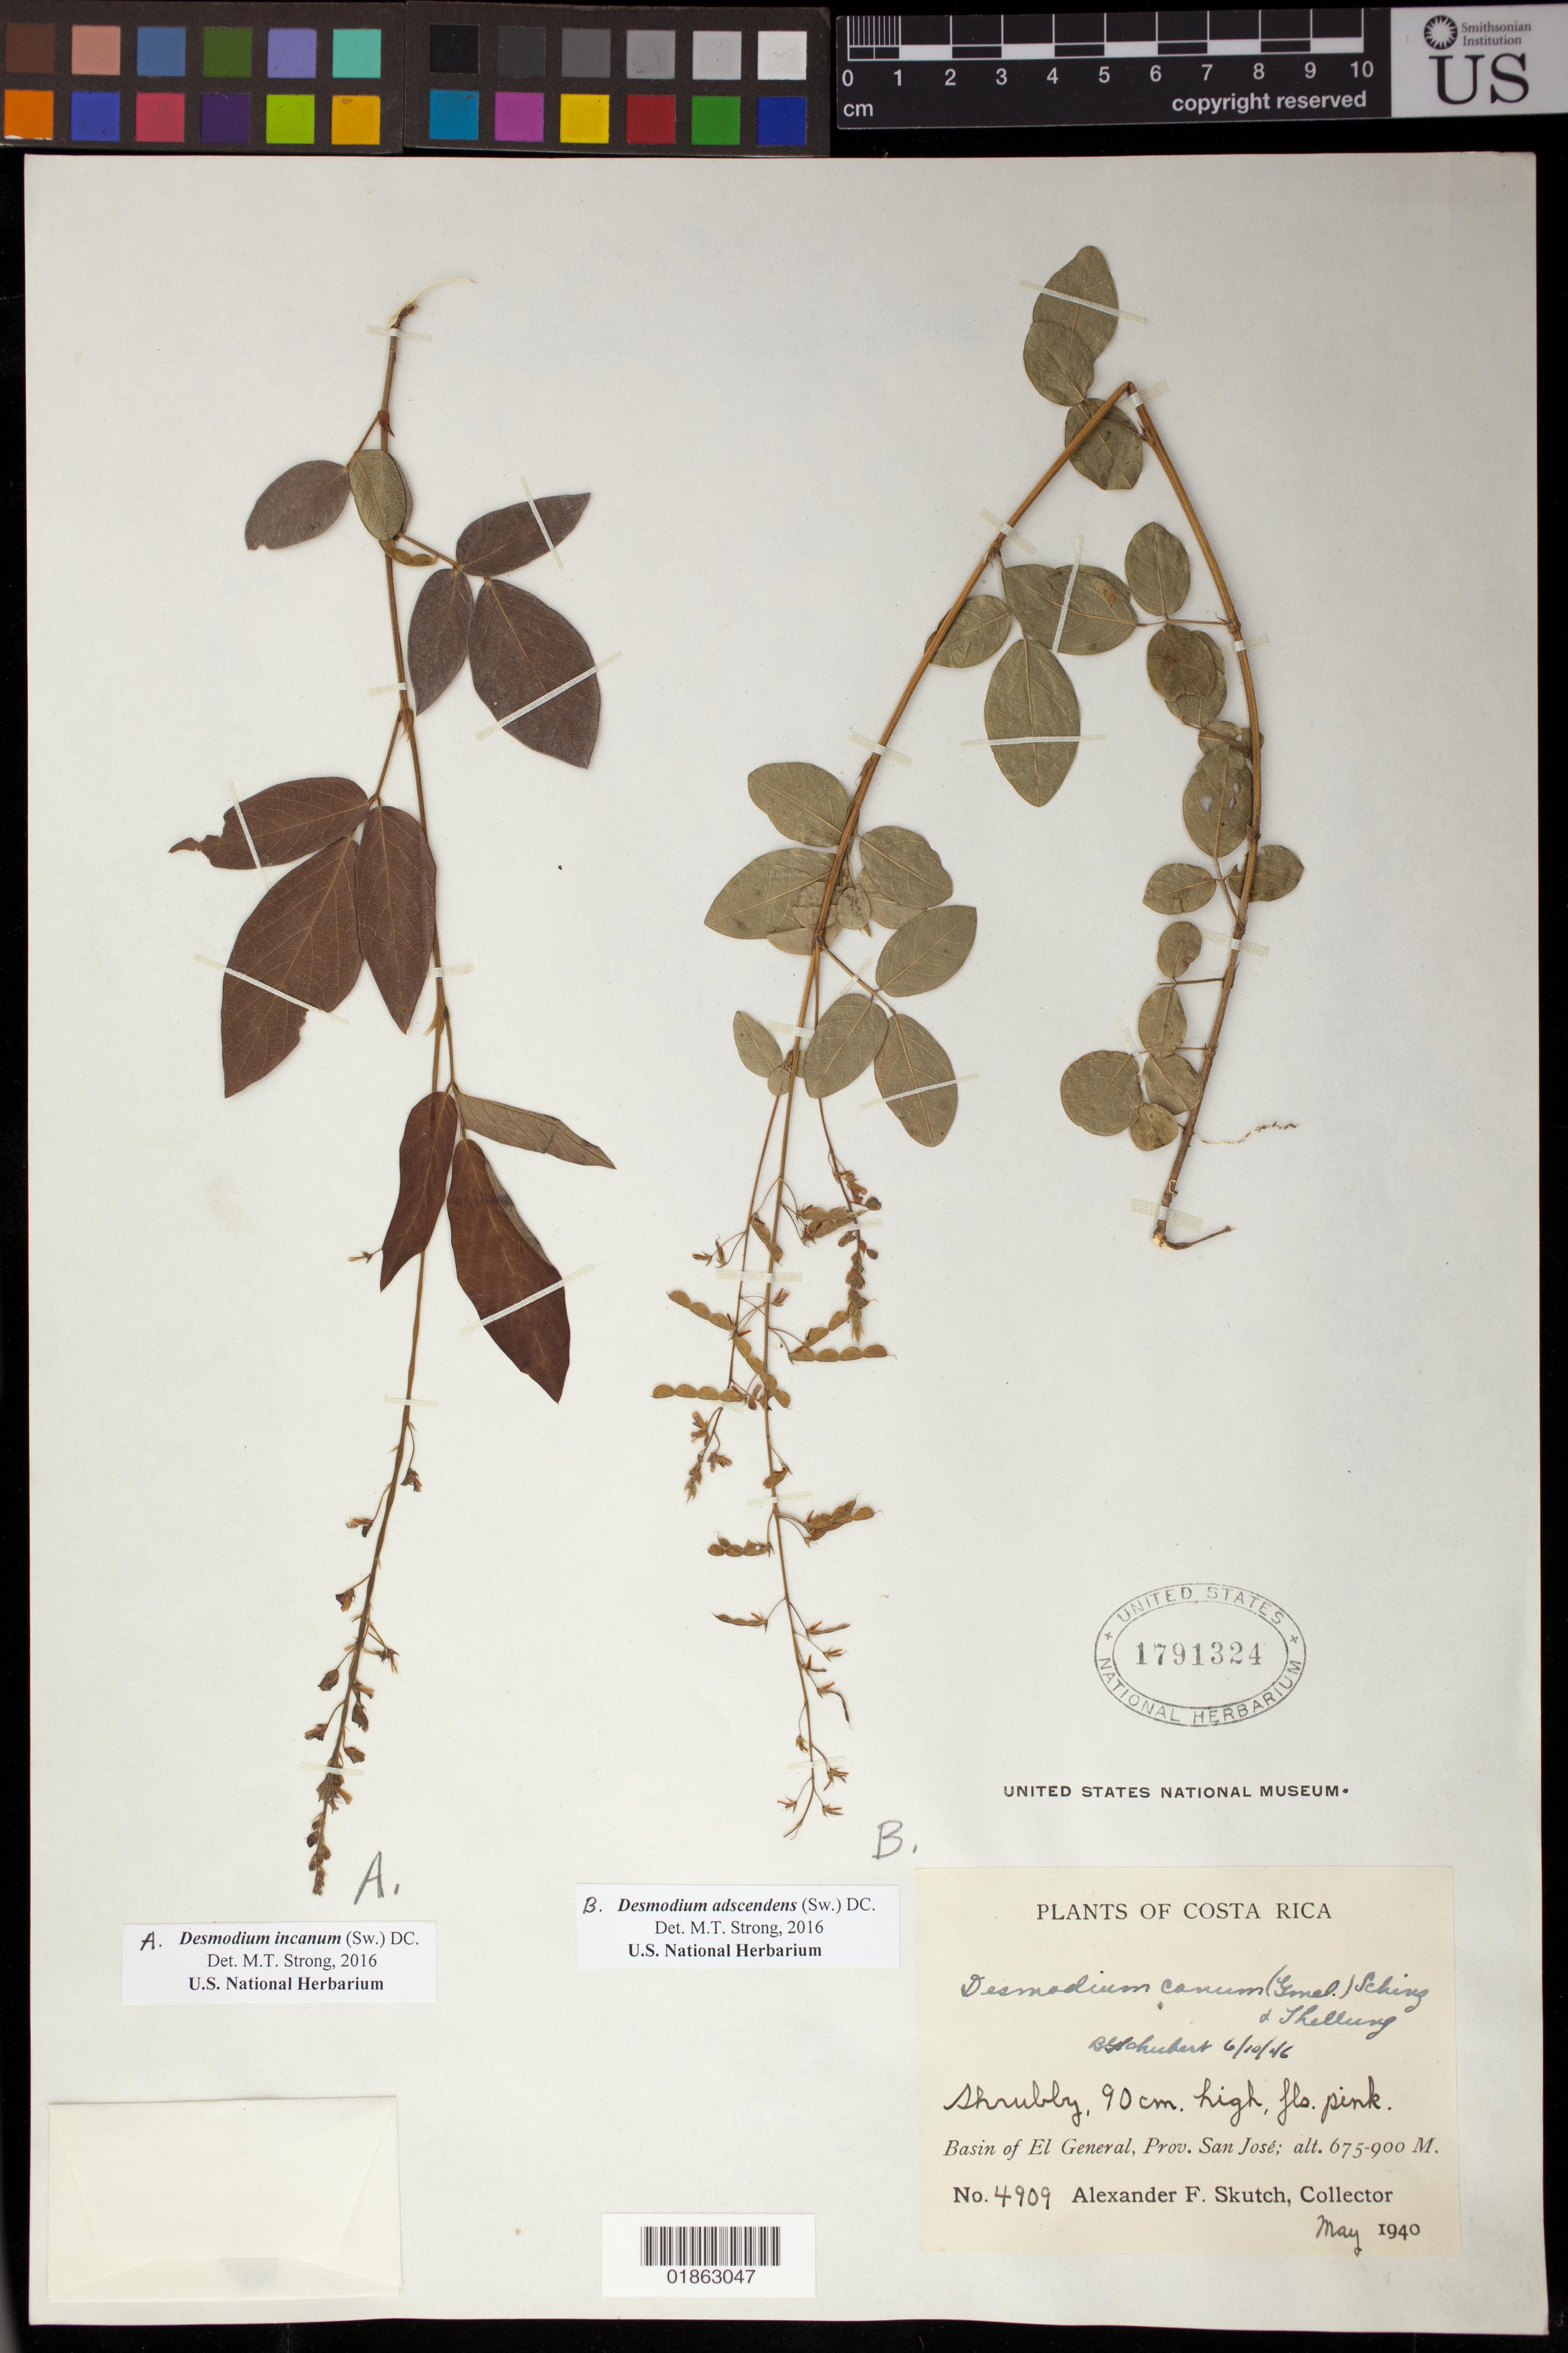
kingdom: Plantae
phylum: Tracheophyta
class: Magnoliopsida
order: Fabales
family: Fabaceae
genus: Desmodium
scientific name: Desmodium incanum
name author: (Sw.) DC.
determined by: Strong, Mark T., (BOT), Smithsonian Institution - National Museum of Natural History (UNITED STATES)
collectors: A. F. Skutch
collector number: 4909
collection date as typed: May 1940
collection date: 1940-05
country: Costa Rica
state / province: San José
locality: Basin of El General, Prov. San José.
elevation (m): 675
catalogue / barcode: US 1791324-2